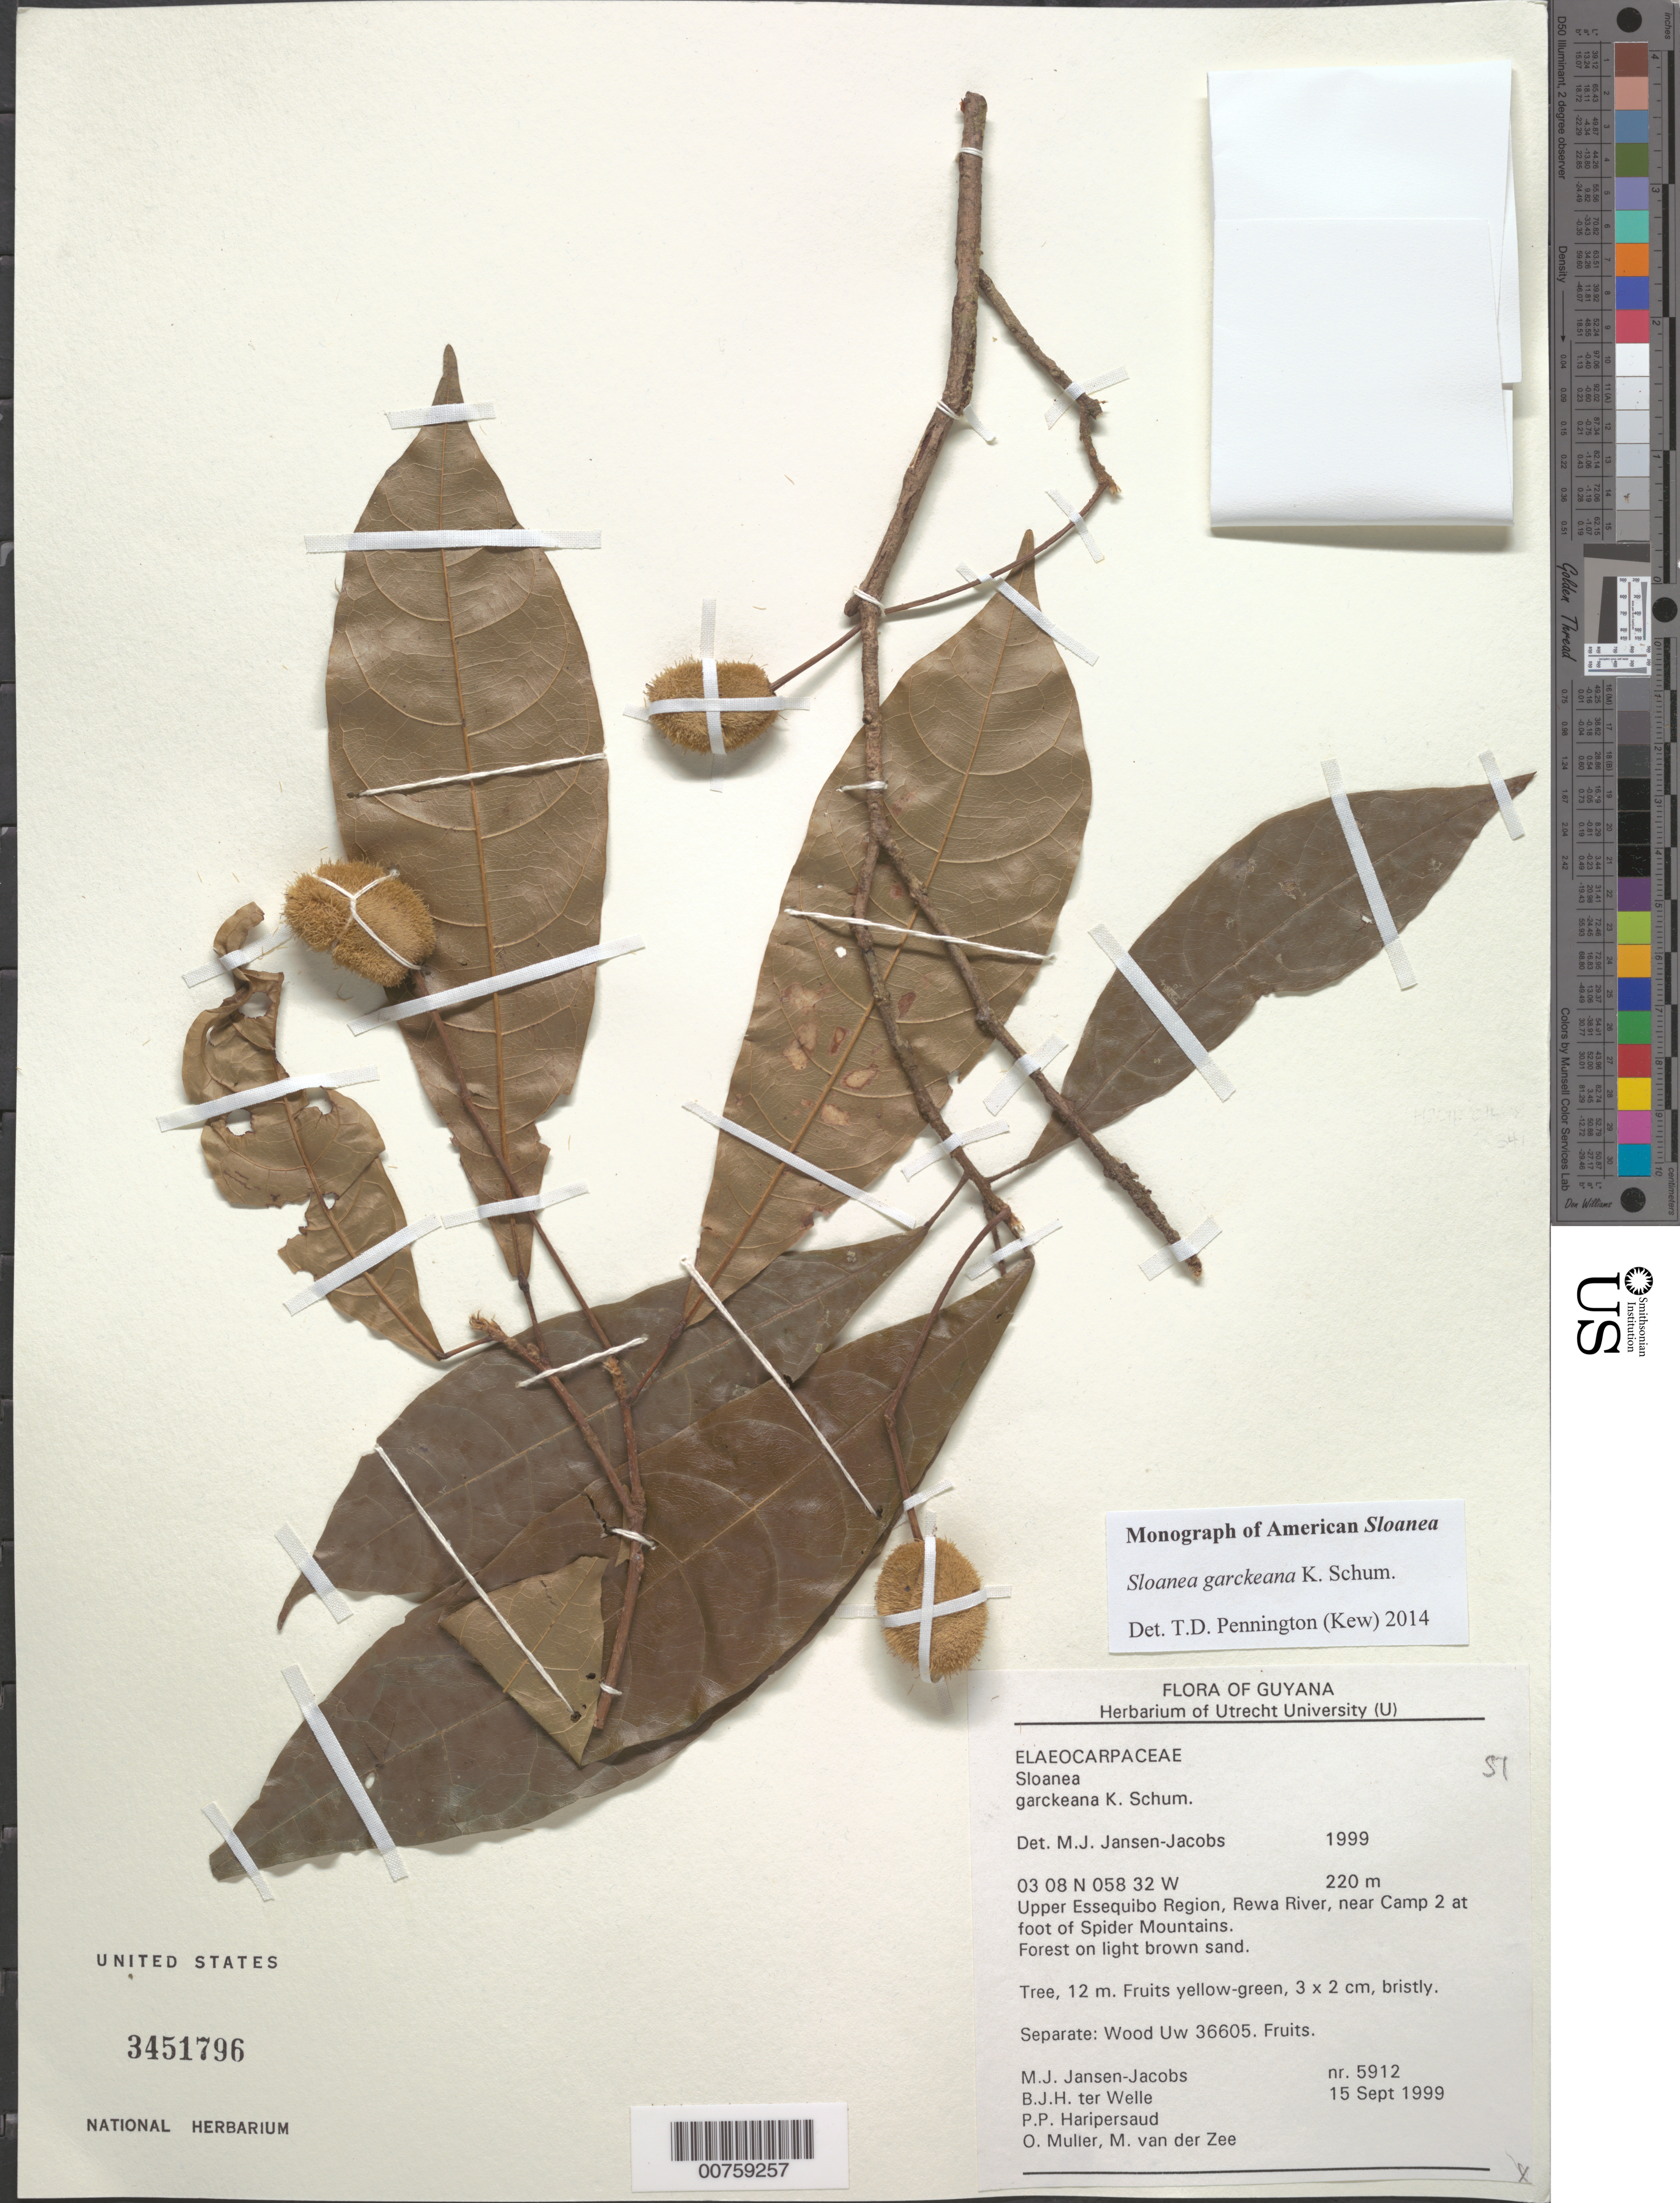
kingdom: Plantae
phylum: Tracheophyta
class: Magnoliopsida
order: Oxalidales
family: Elaeocarpaceae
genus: Sloanea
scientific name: Sloanea garckeana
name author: K. Schum.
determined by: Pennington, T. D., (K)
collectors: M. J. Jansen-Jacobs, B. Welle, P. Haripersaud, O. Muller & M. van der Zee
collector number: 5912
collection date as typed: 15-Sep-99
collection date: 1999-09-15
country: Guyana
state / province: U. Takutu-U. Essequibo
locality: Rewa River, at foot of Spider Mts., near camp 2, Upper Essequibo Region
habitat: Forest on light brown sand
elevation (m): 220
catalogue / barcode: US 3451796